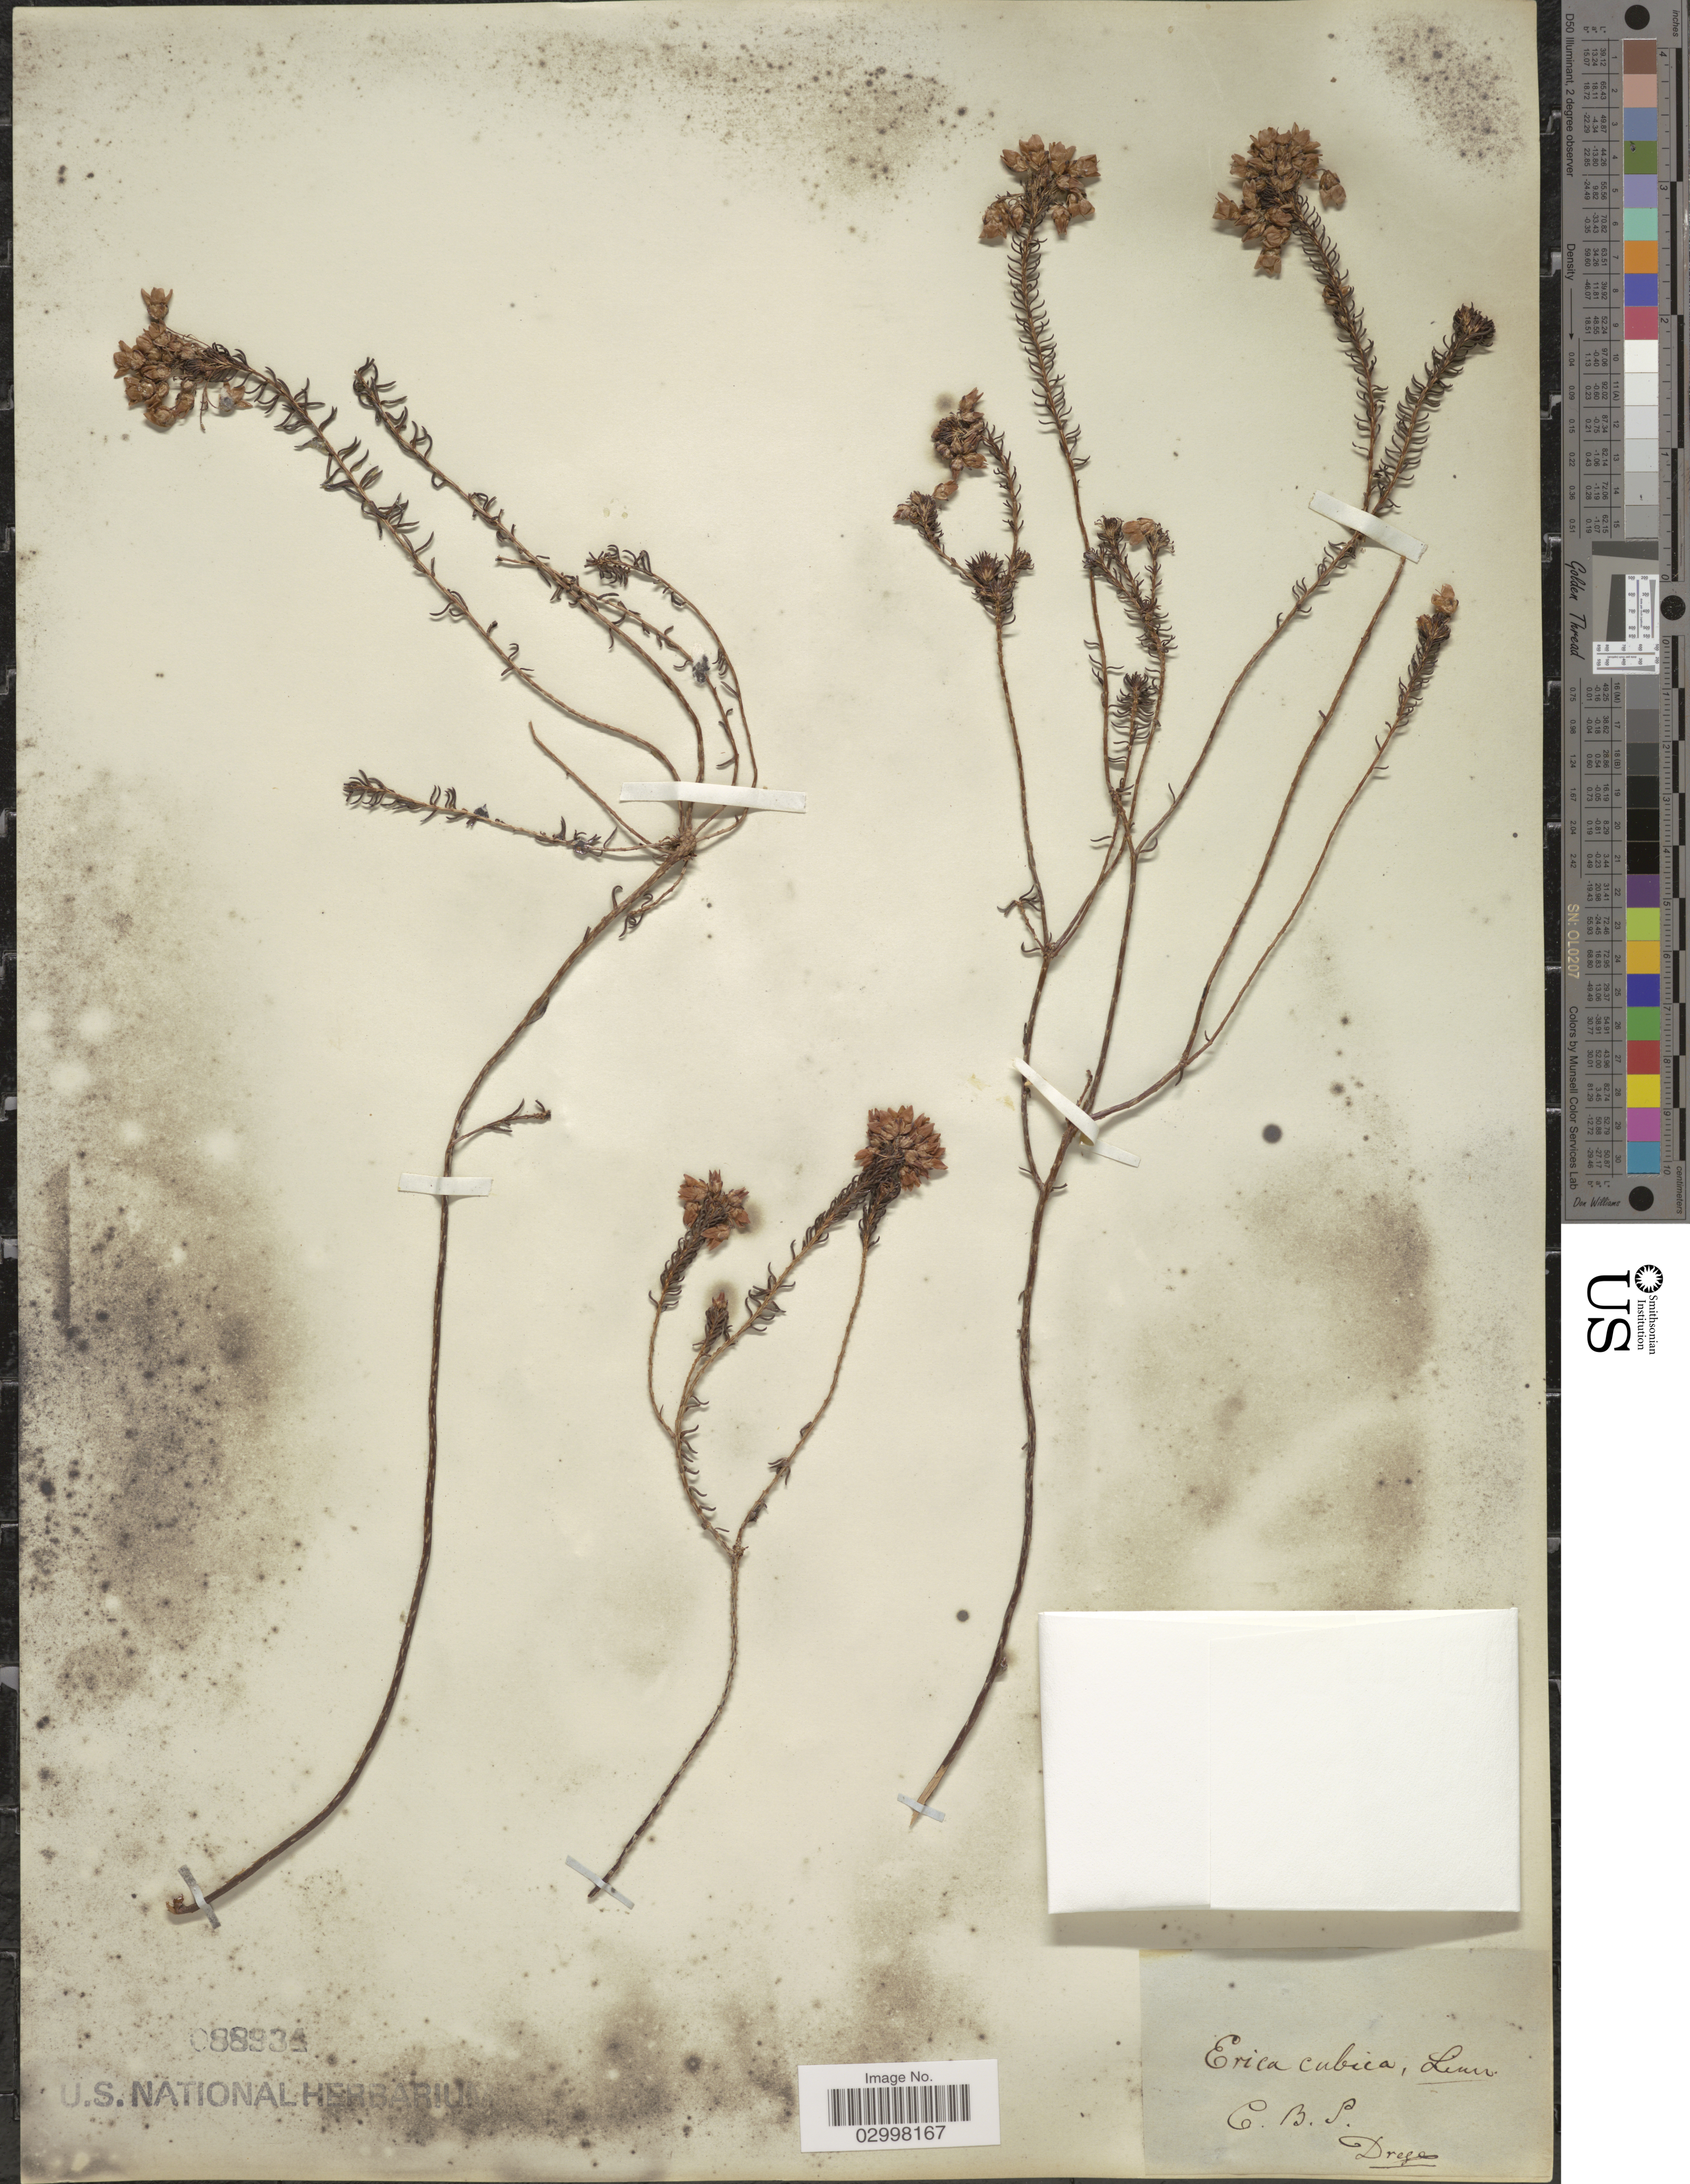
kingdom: Plantae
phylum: Tracheophyta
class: Magnoliopsida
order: Ericales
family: Ericaceae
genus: Erica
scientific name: Erica cubica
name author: L.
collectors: Drege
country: South Africa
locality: C.B.S.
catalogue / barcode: US 88934